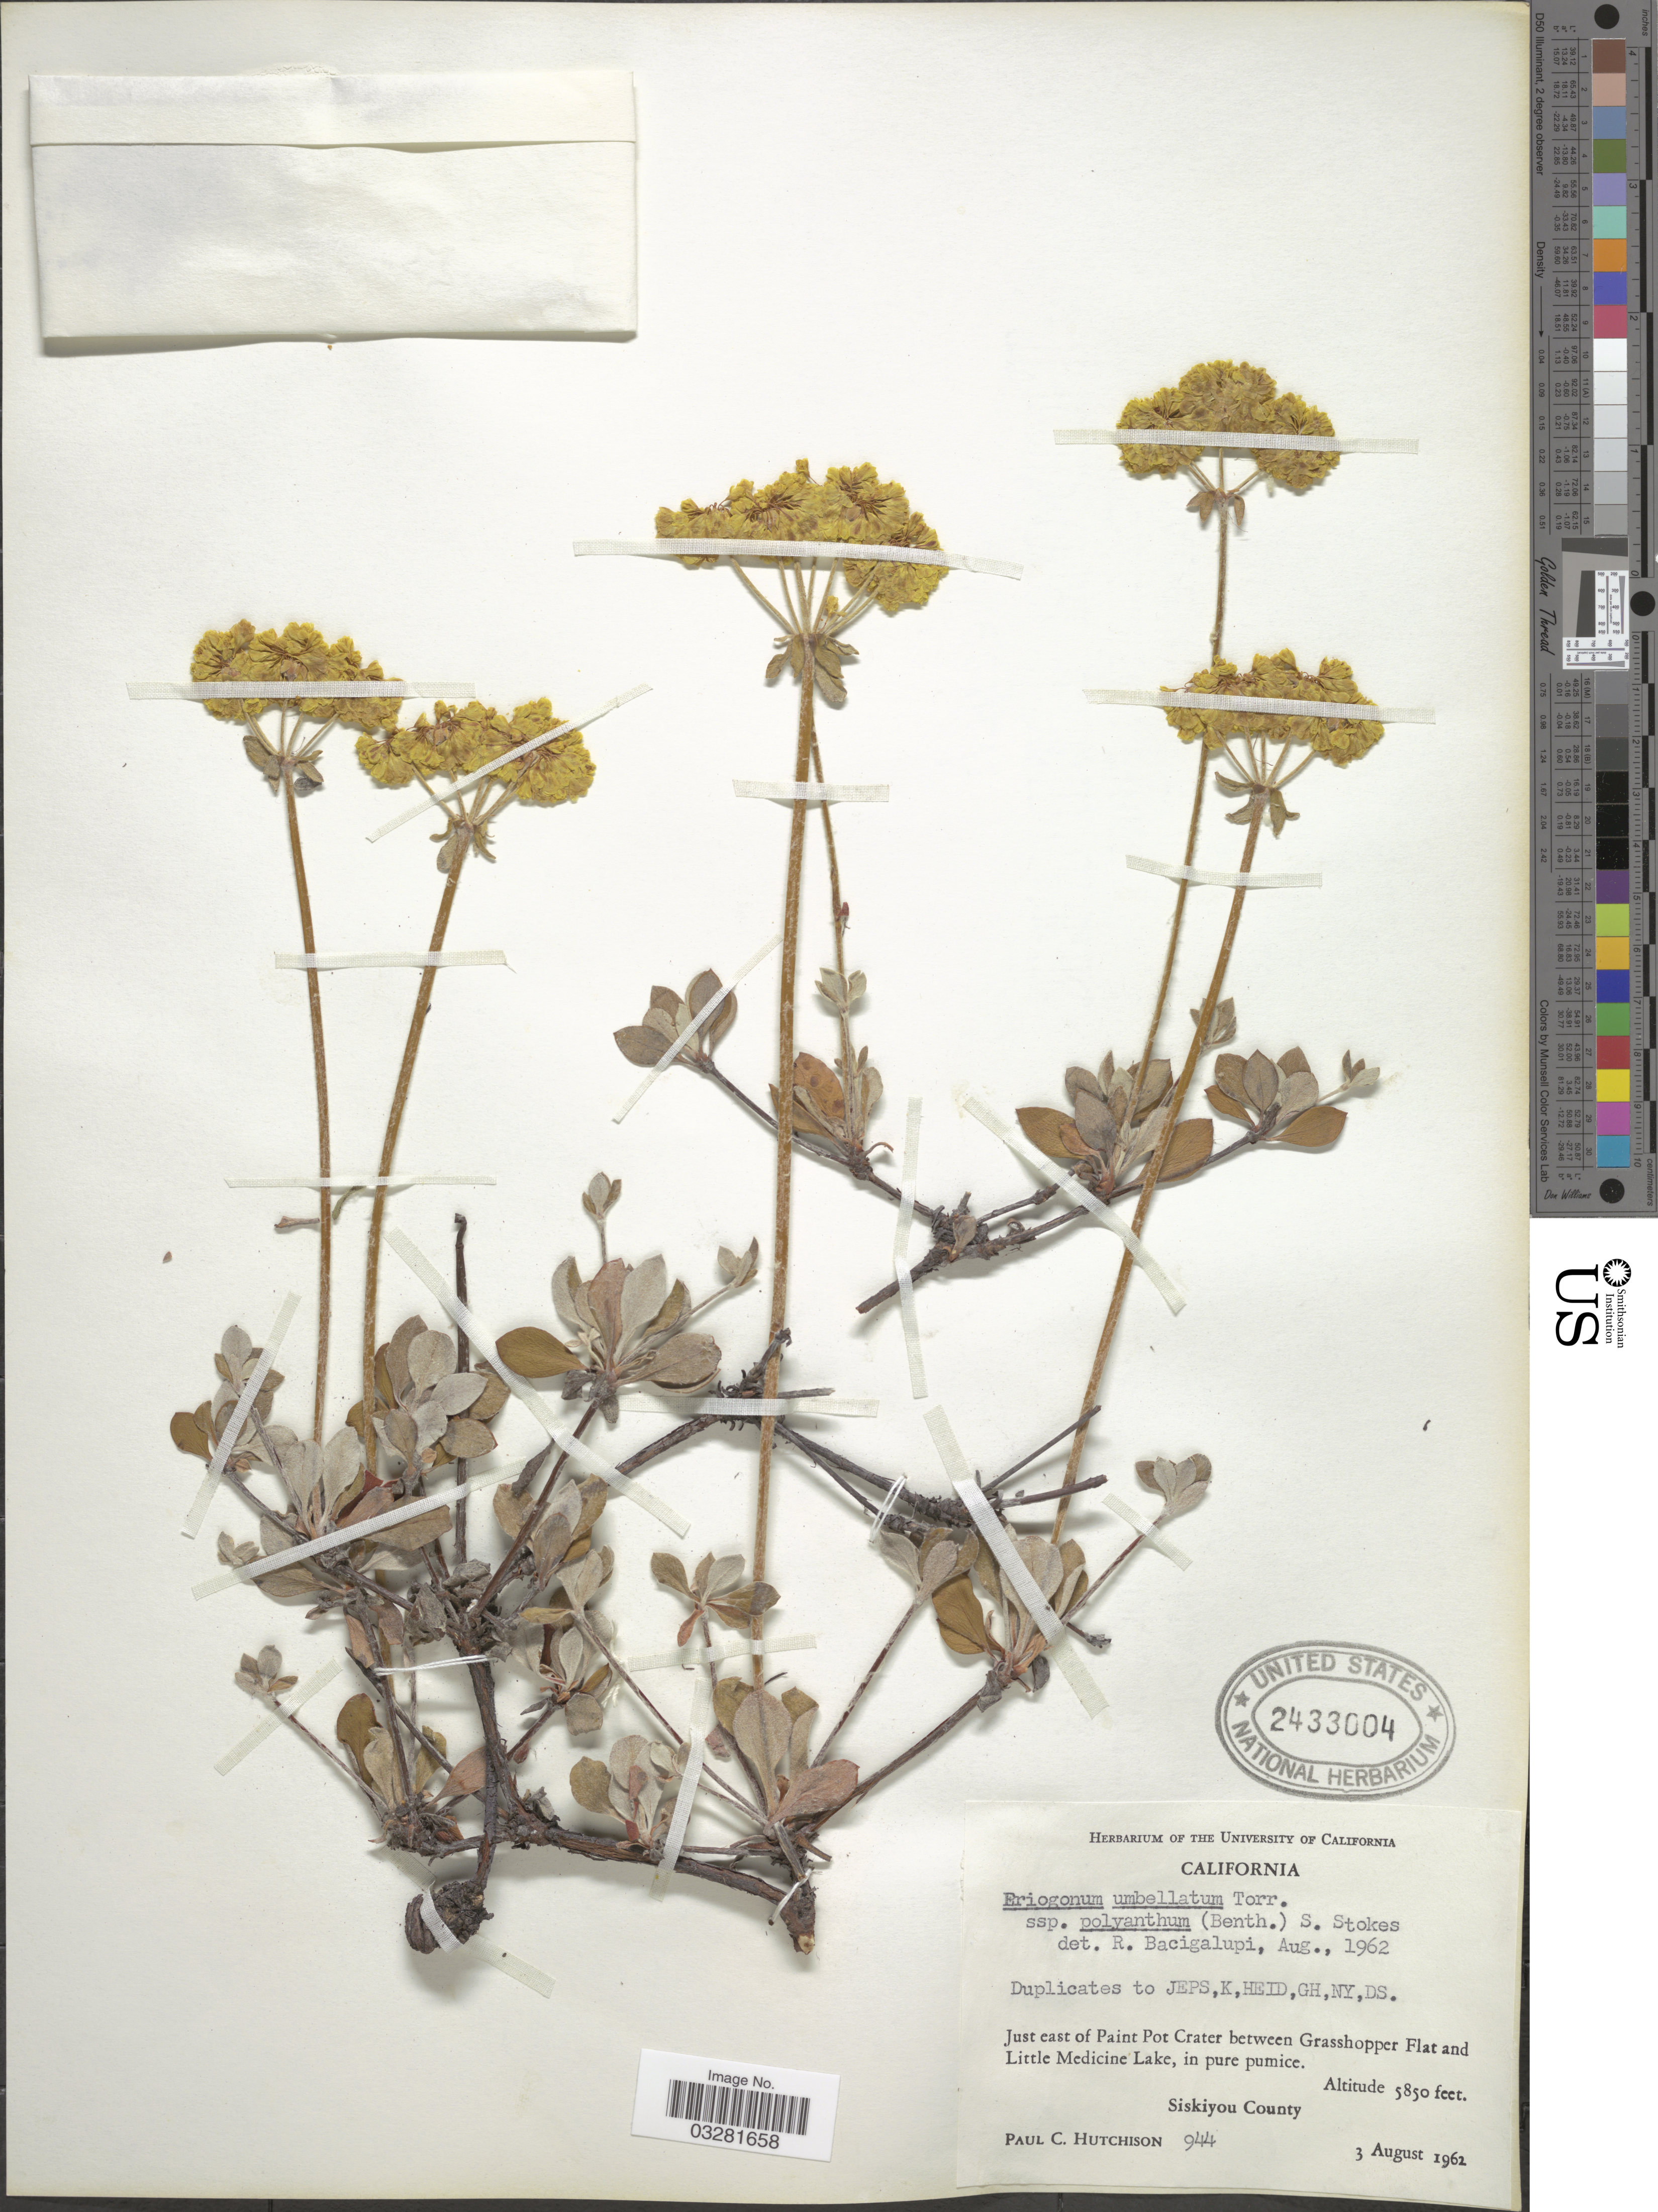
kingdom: Plantae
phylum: Tracheophyta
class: Magnoliopsida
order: Caryophyllales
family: Polygonaceae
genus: Eriogonum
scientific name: Eriogonum umbellatum var. polyanthum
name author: Torr.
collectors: P. C. Hutchison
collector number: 944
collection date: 1962-08-03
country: United States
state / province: California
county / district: Siskiyou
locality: Just east of Paint Pot Crater between Grasshopper Flat and Little Medicine Lake. Siskiyou County.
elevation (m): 1783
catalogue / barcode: US 2433004